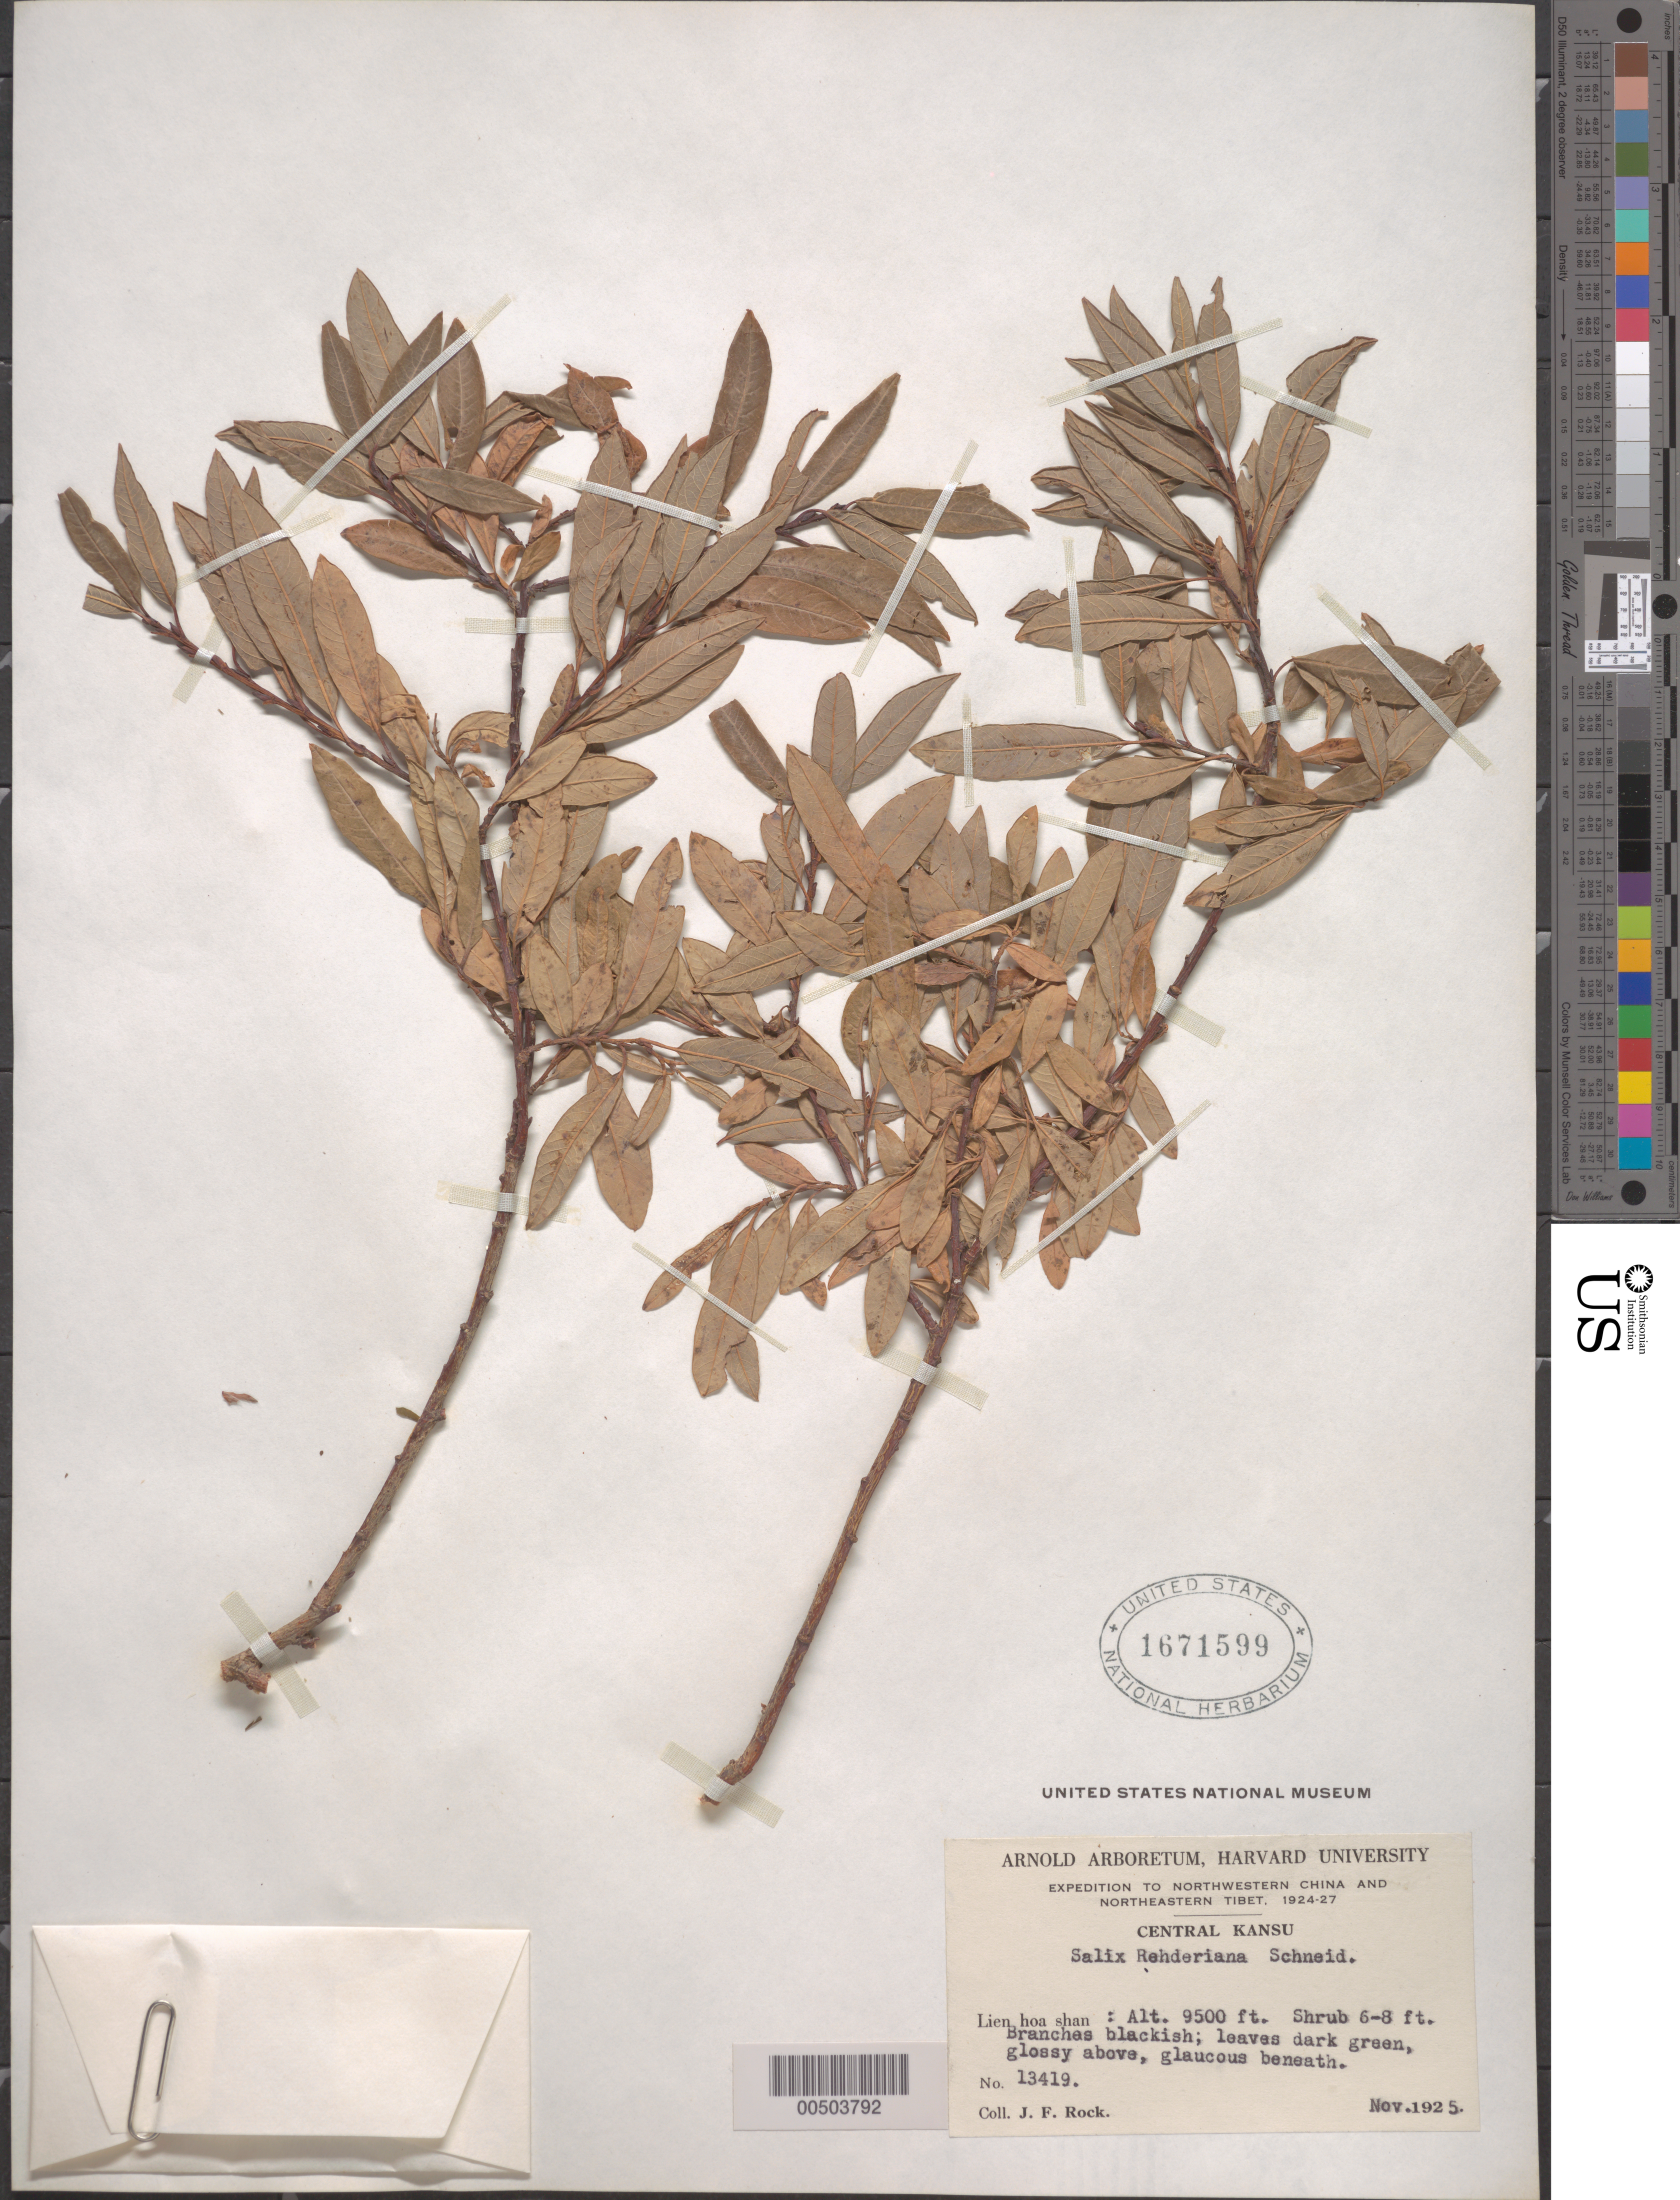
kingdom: Plantae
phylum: Tracheophyta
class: Magnoliopsida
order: Malpighiales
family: Salicaceae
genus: Salix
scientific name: Salix rehderiana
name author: C.K. Schneid.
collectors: J. F. Rock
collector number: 13419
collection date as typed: Nov 1925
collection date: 1925-11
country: China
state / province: Gansu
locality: Lien hoa shan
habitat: Shrub 6-8 ft. Branches blackish; leaves dark green, glossy above, glaucous beneath.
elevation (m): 2896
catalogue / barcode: US 1671599